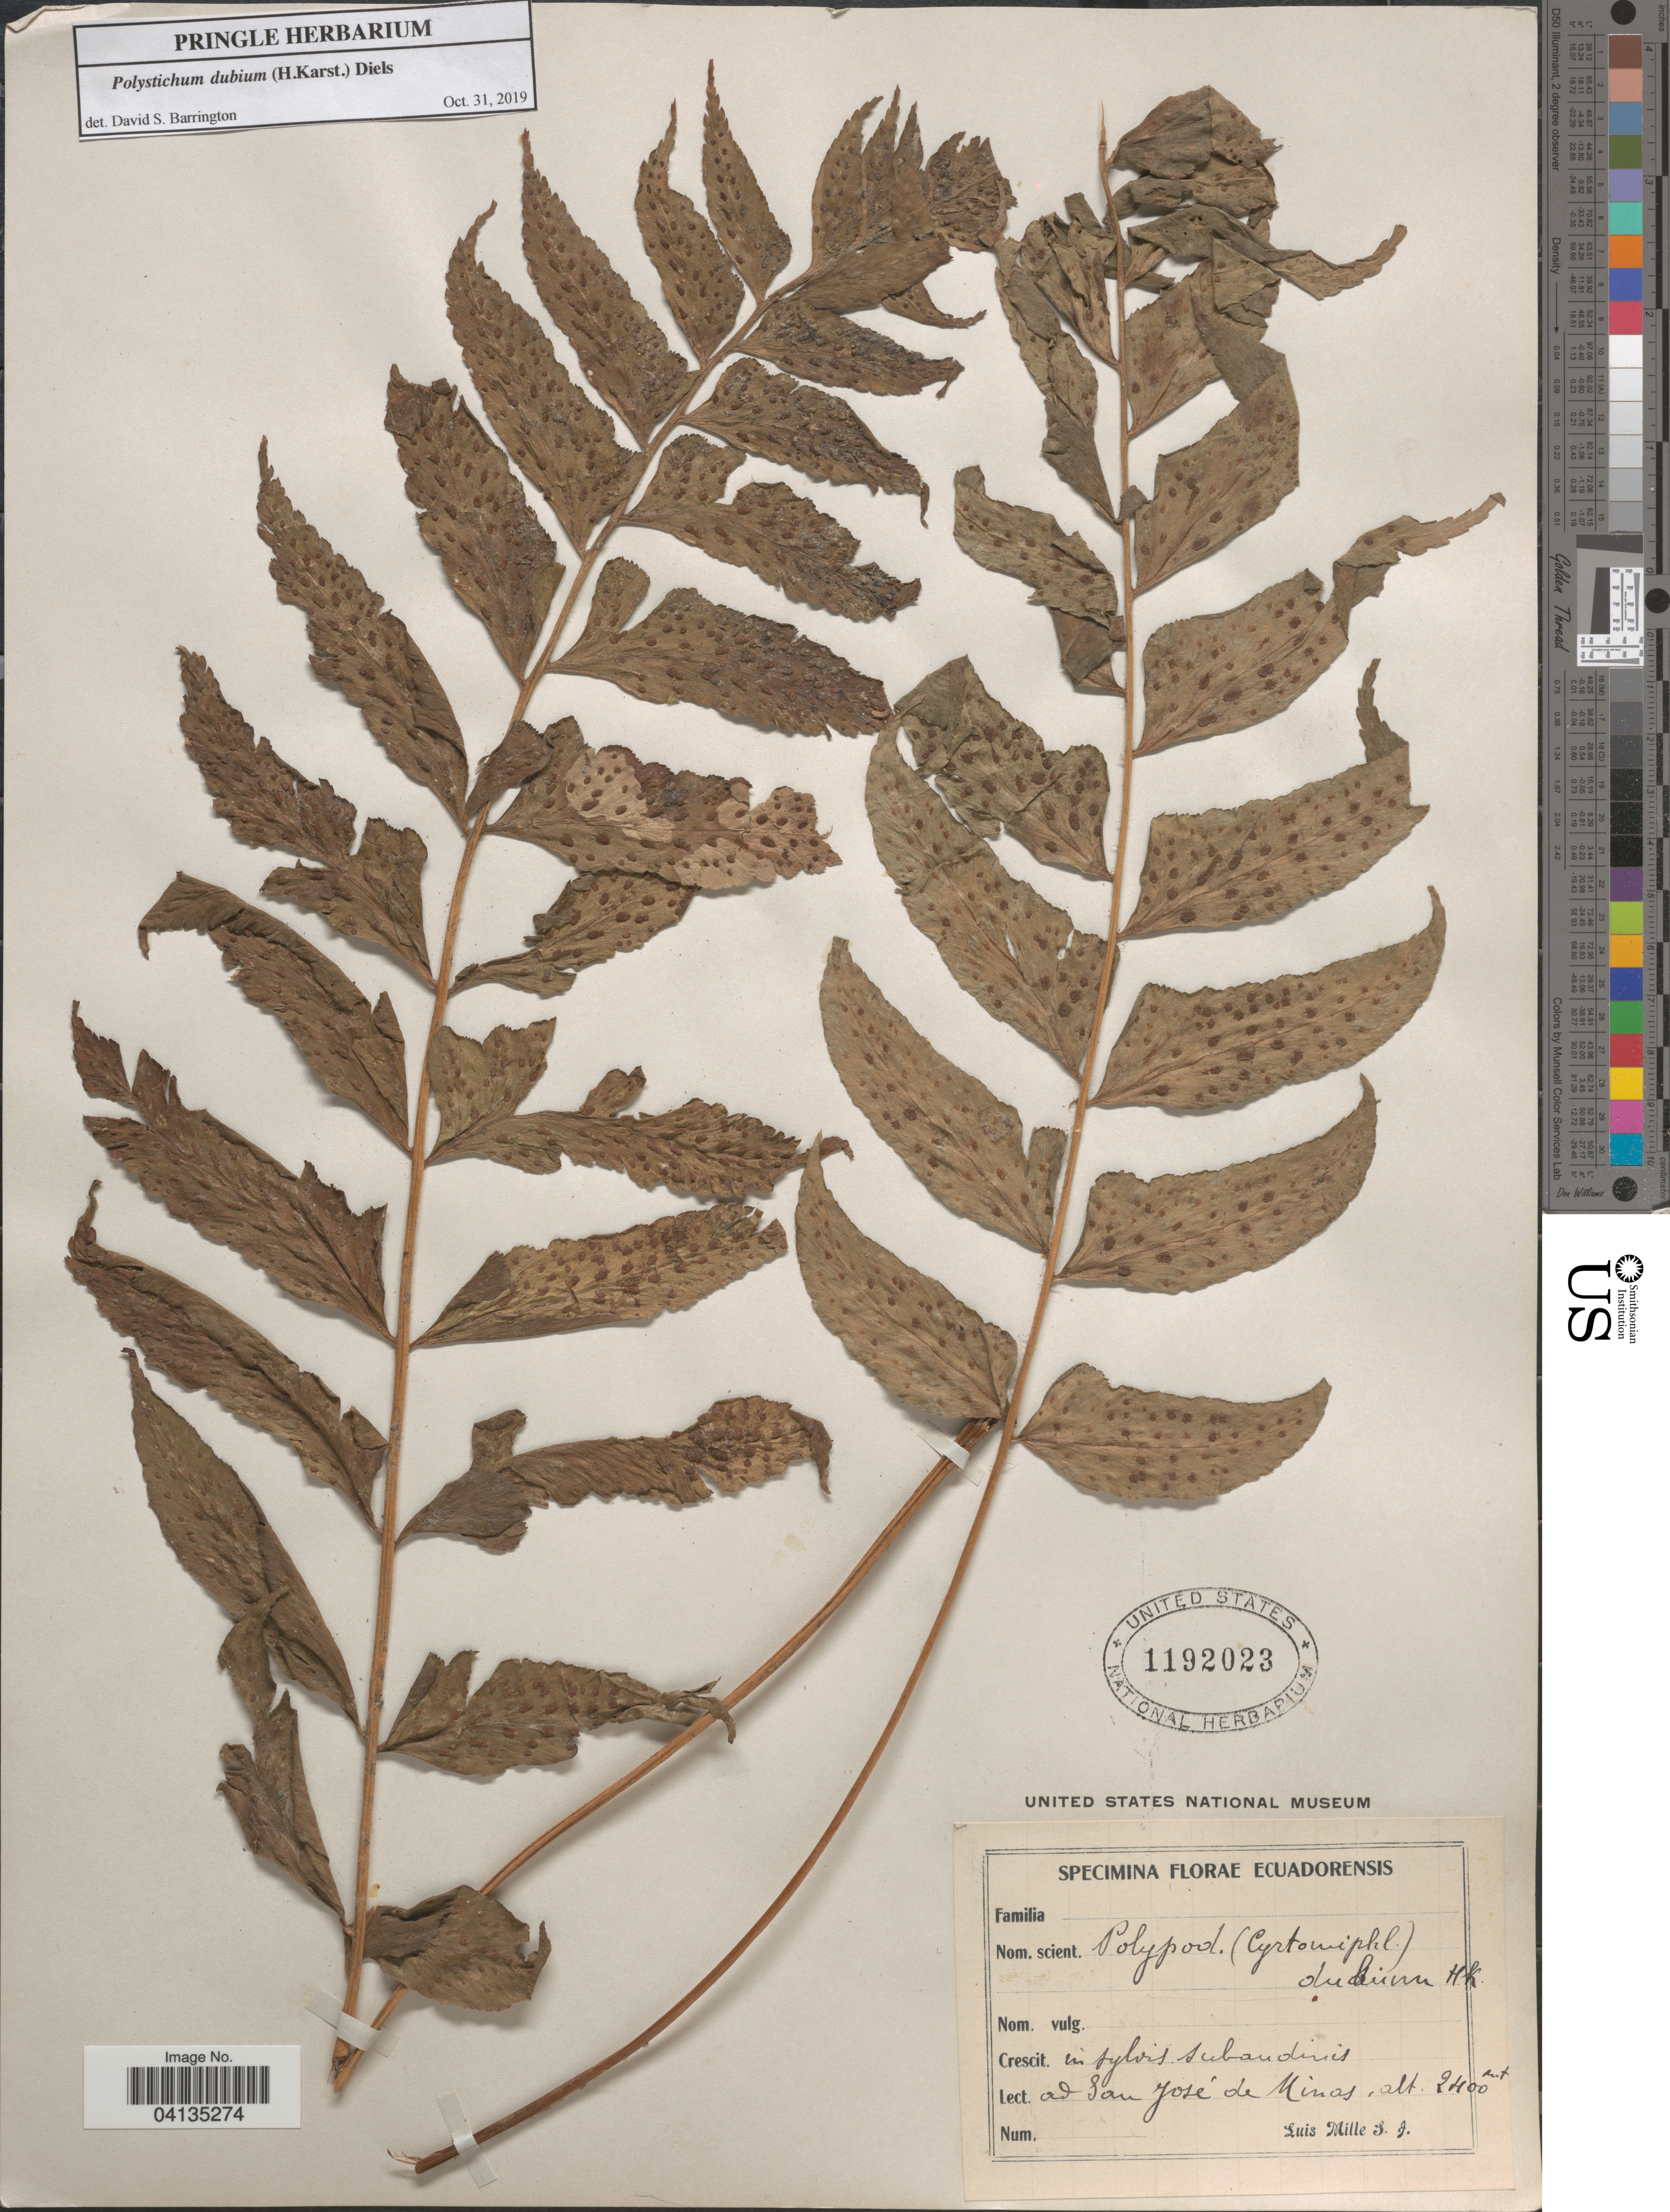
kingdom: Plantae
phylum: Tracheophyta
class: Polypodiopsida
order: Polypodiales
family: Dryopteridaceae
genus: Polystichum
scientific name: Polystichum dubium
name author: (H. Karst.) Diels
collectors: S. Luis Mille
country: Ecuador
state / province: Pichincha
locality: Ecuadorensis. Ad San José de Minas.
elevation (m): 2400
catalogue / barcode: US 1192023